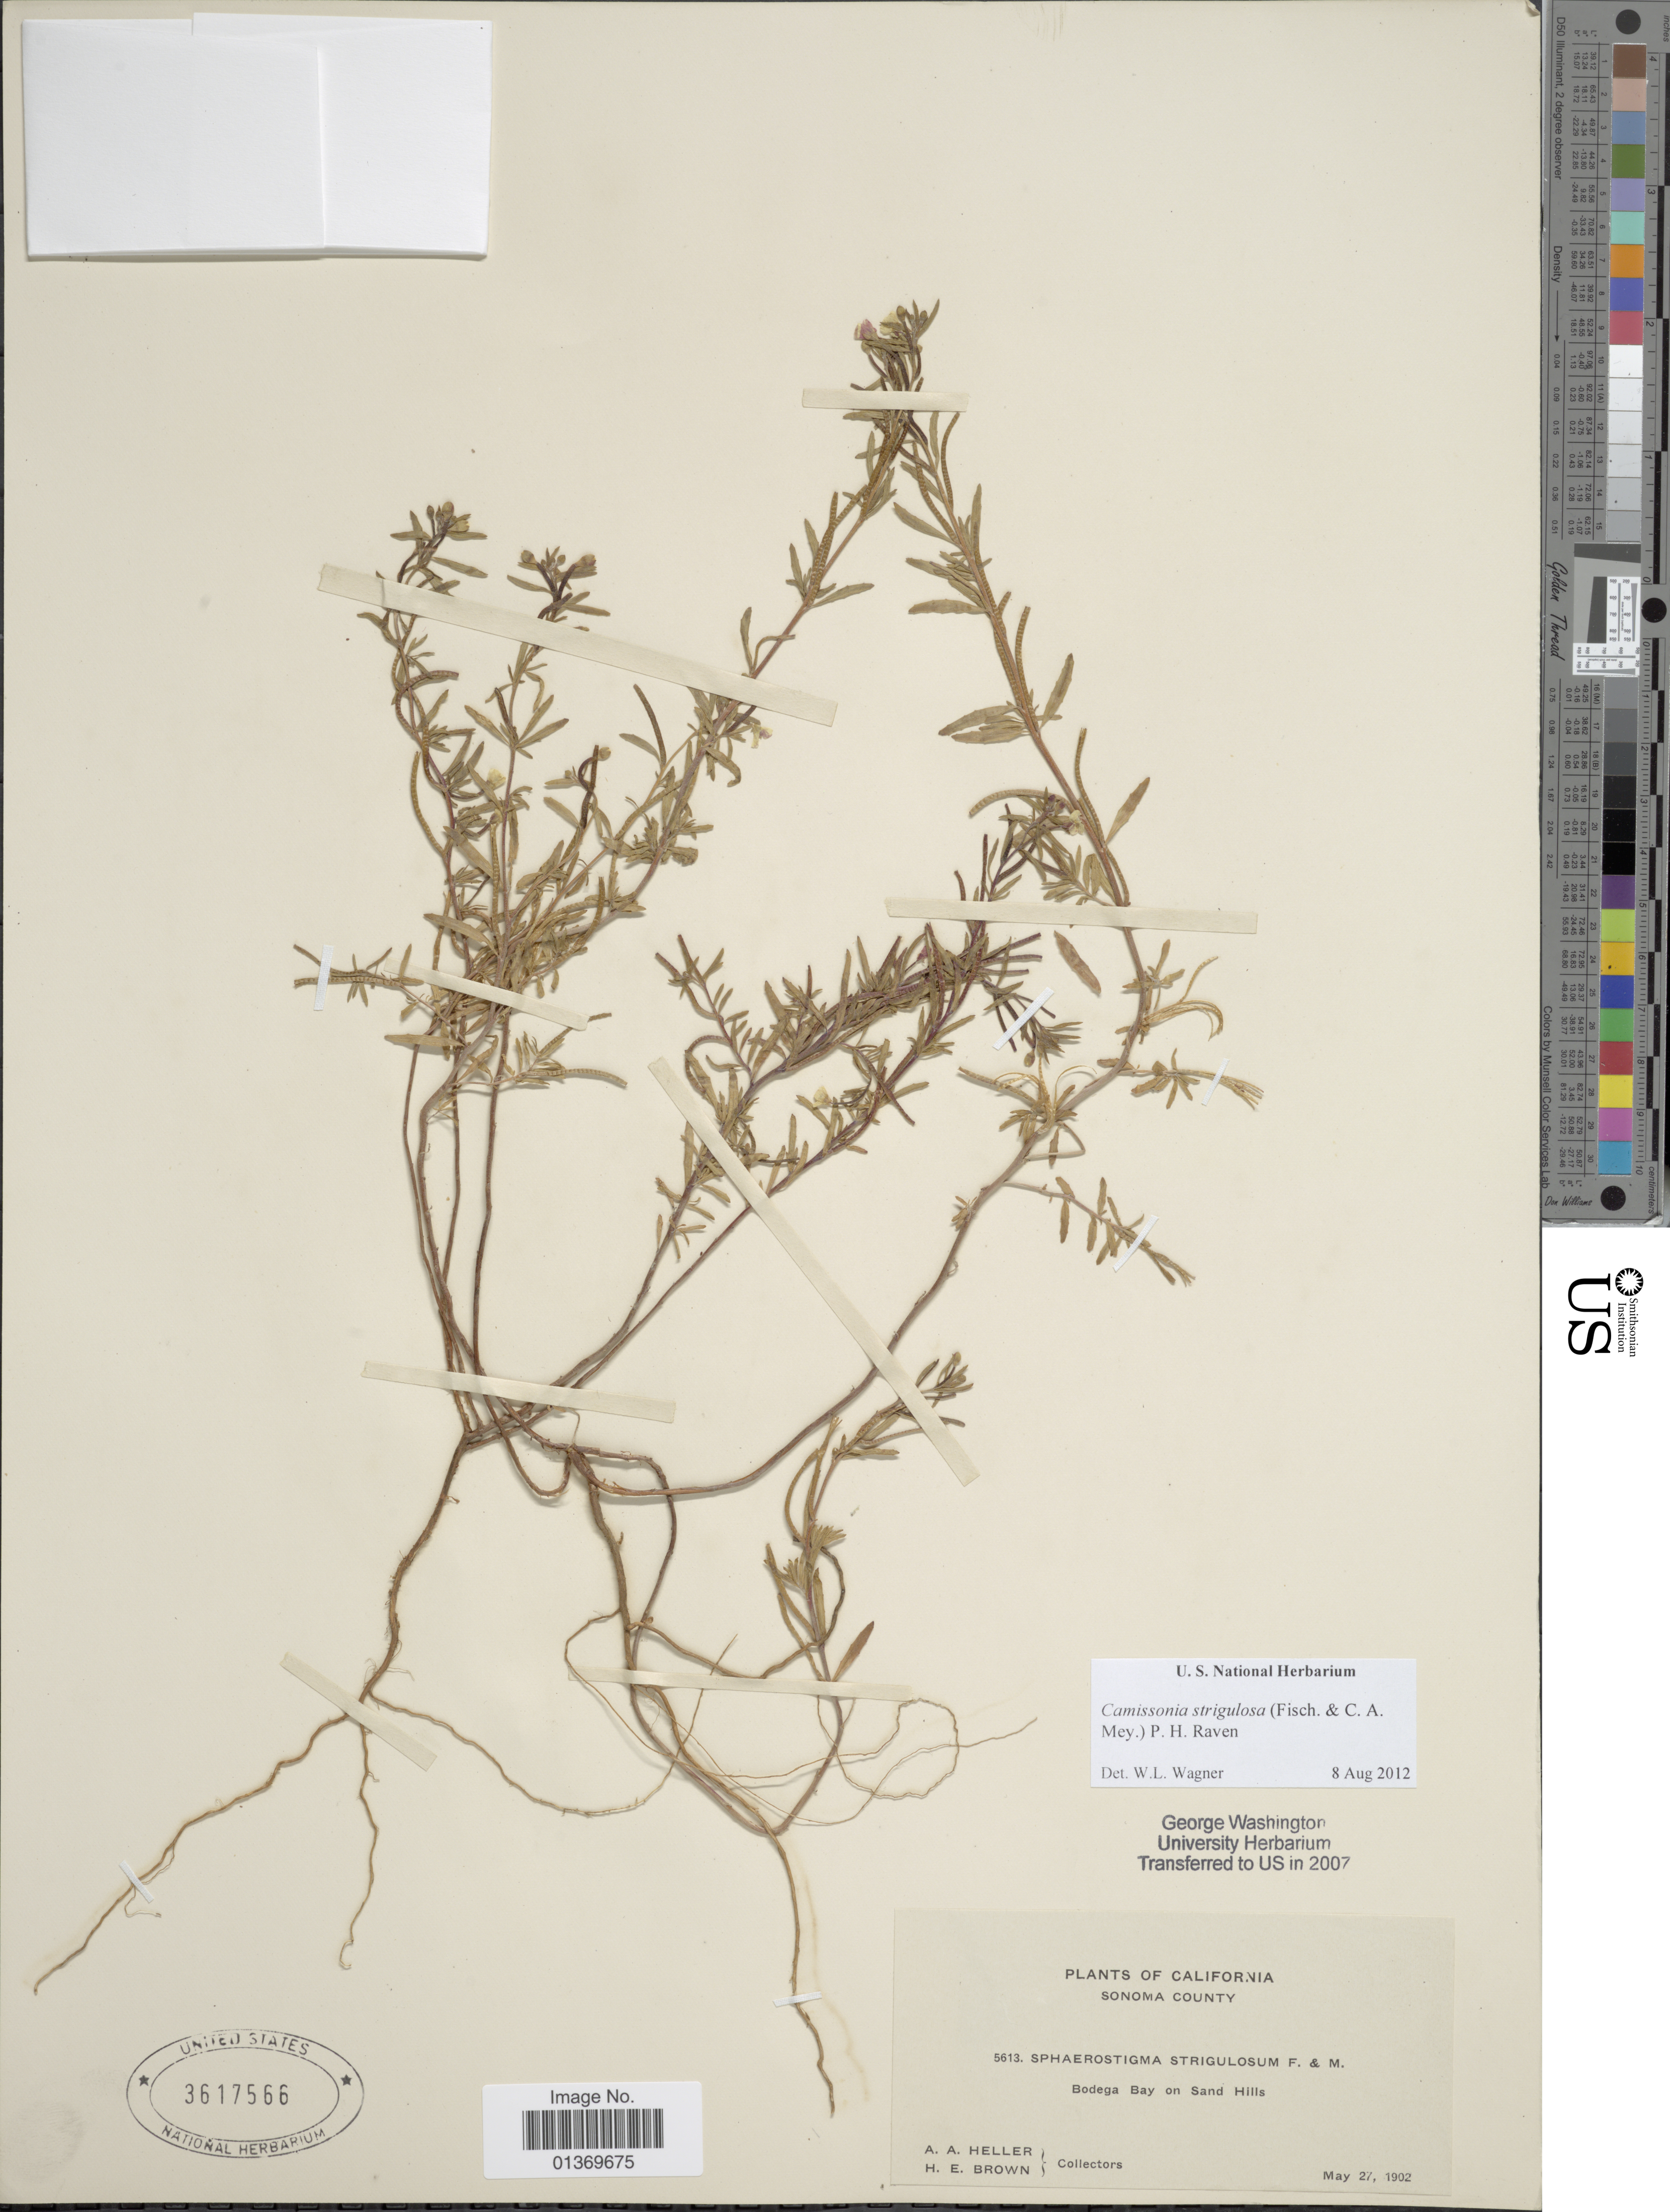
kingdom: Plantae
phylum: Tracheophyta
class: Magnoliopsida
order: Myrtales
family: Onagraceae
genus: Camissonia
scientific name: Camissonia strigulosa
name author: (Fisch. & C.A. Mey.) P.H. Raven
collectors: A. A. Heller & H. E. Brown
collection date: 1902-05-27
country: United States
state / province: California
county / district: Sonoma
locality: Sonoma County, Bodega Bay on Sand Hills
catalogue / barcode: US 3617566